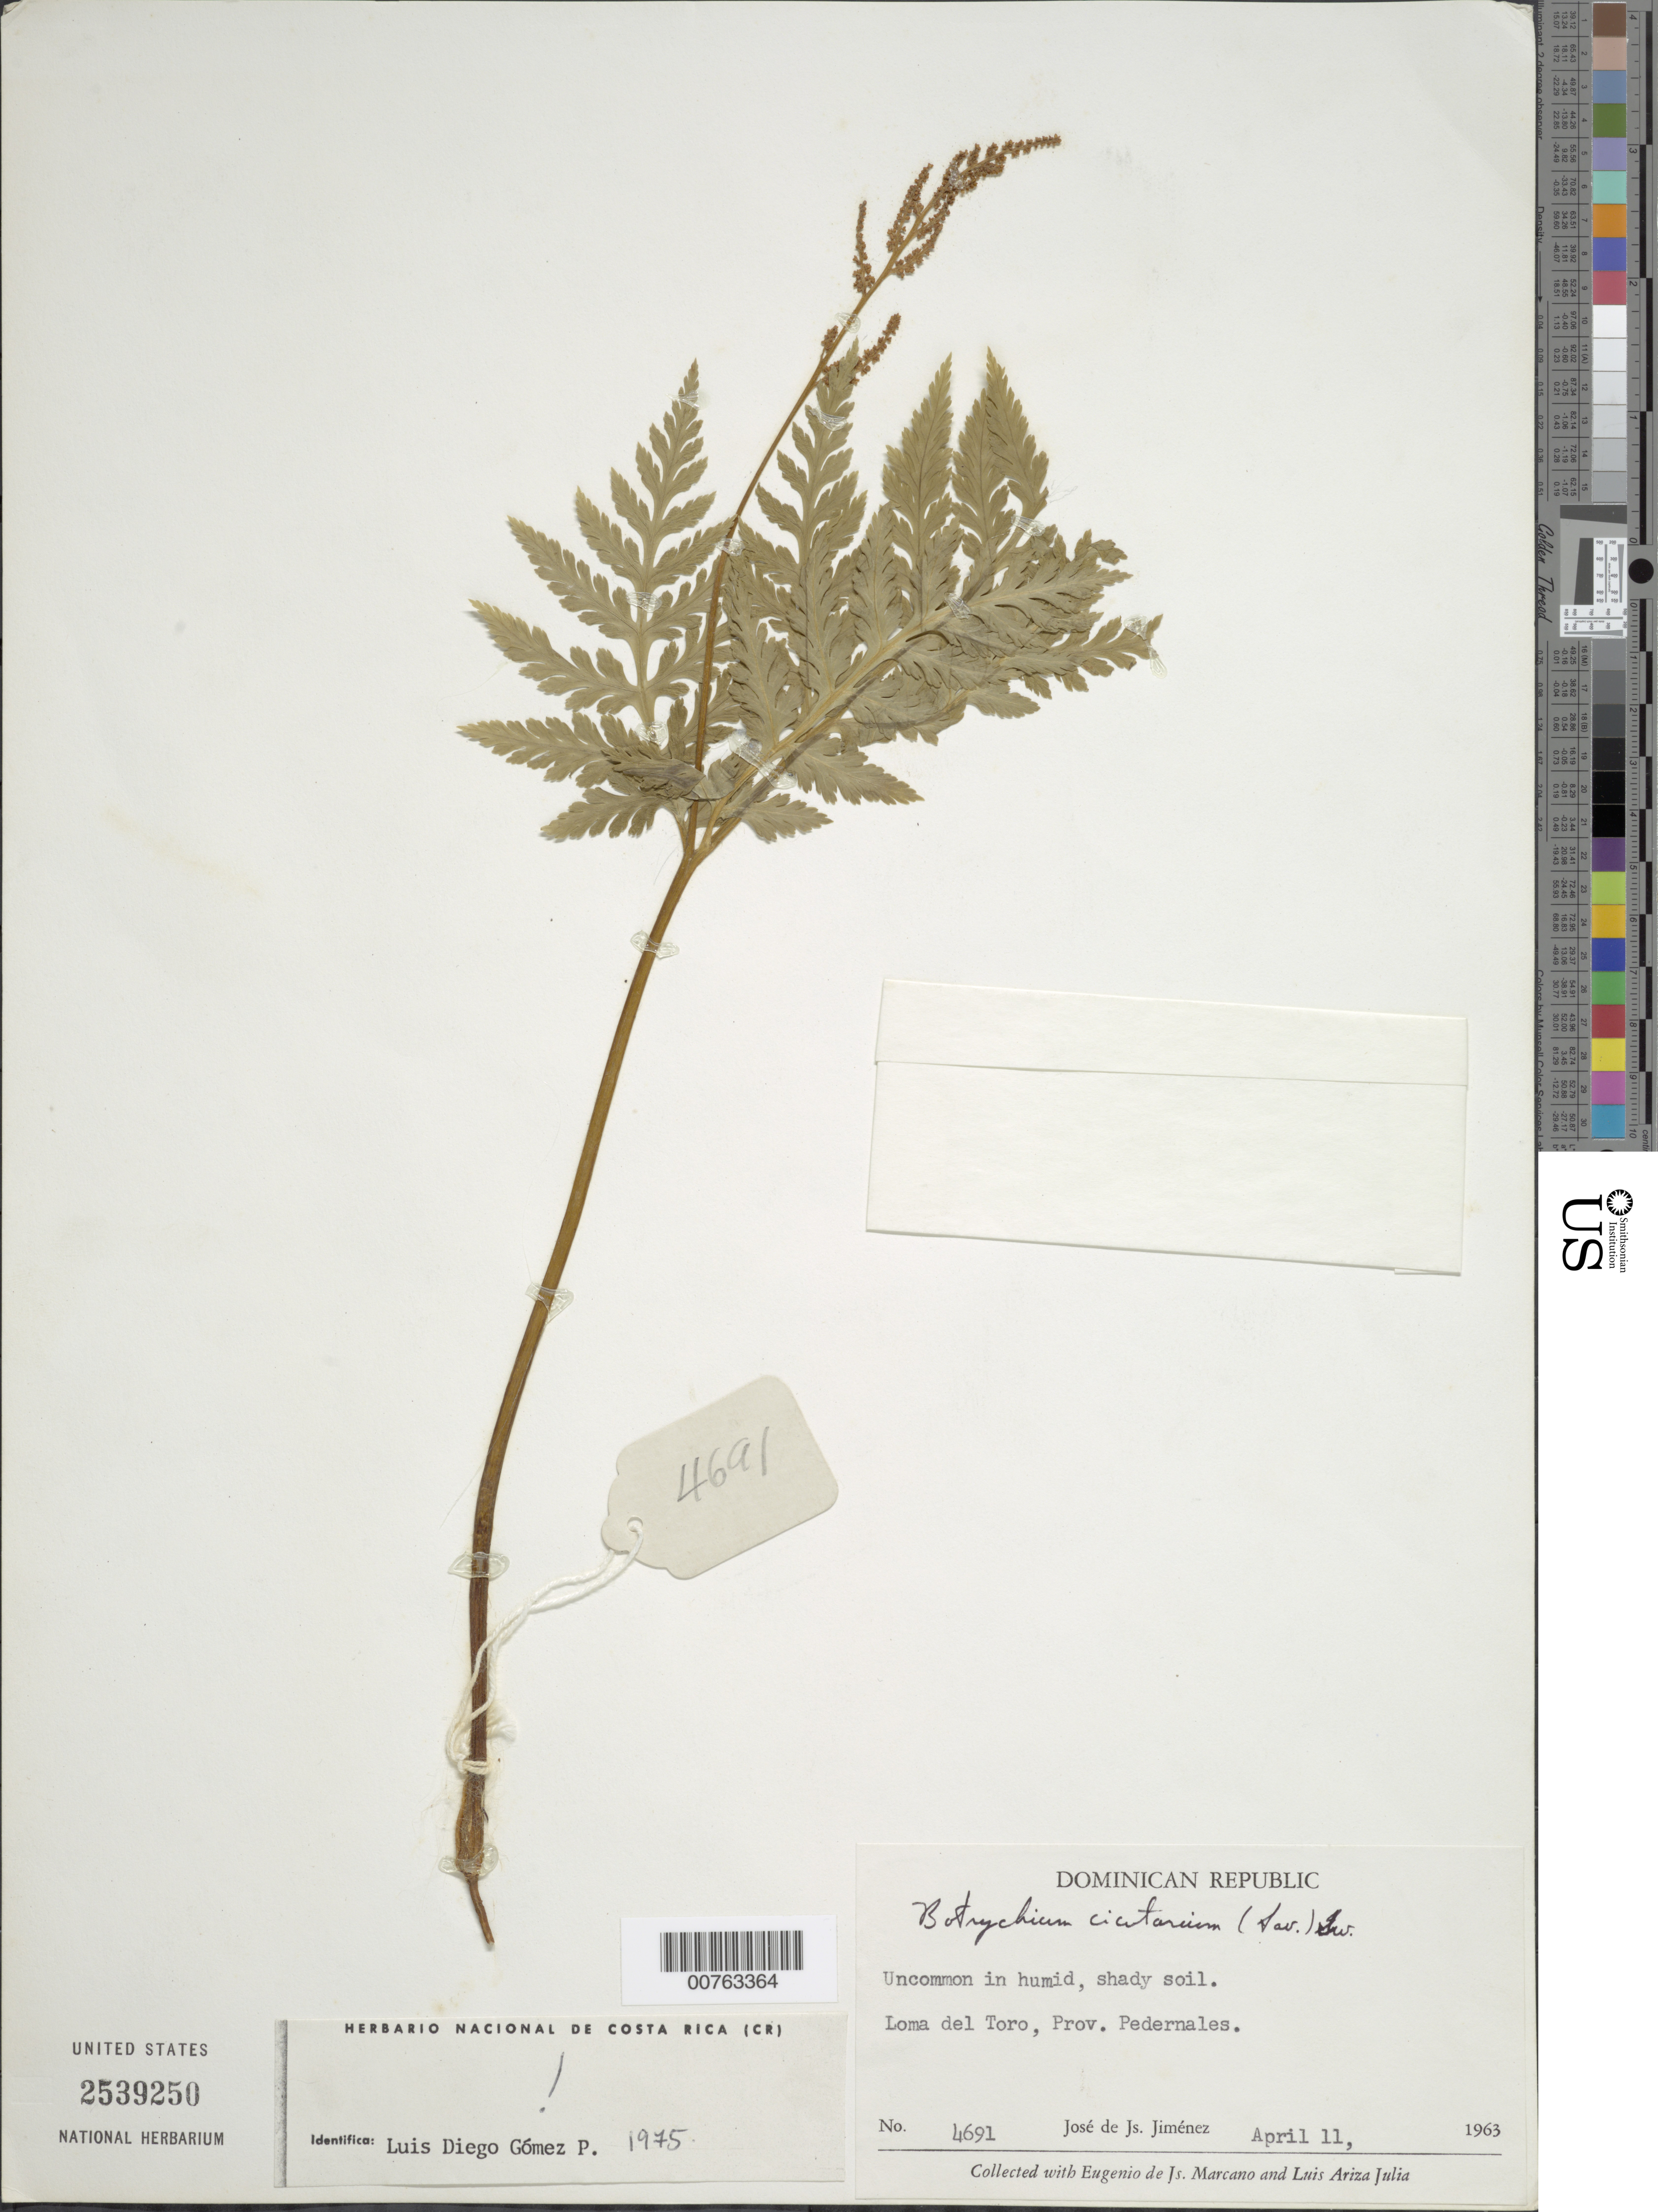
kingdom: Plantae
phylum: Tracheophyta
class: Polypodiopsida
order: Ophioglossales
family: Ophioglossaceae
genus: Botrychium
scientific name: Botrychium virginianum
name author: (L.) Sw.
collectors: J. J. Jiménez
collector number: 4691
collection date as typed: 11 Apr 1963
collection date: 1963-04-11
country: Dominican Republic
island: Hispaniola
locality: Loma del Toro, Provincia Pedernales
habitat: Uncommon in humid, shady soil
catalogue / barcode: US 2539250